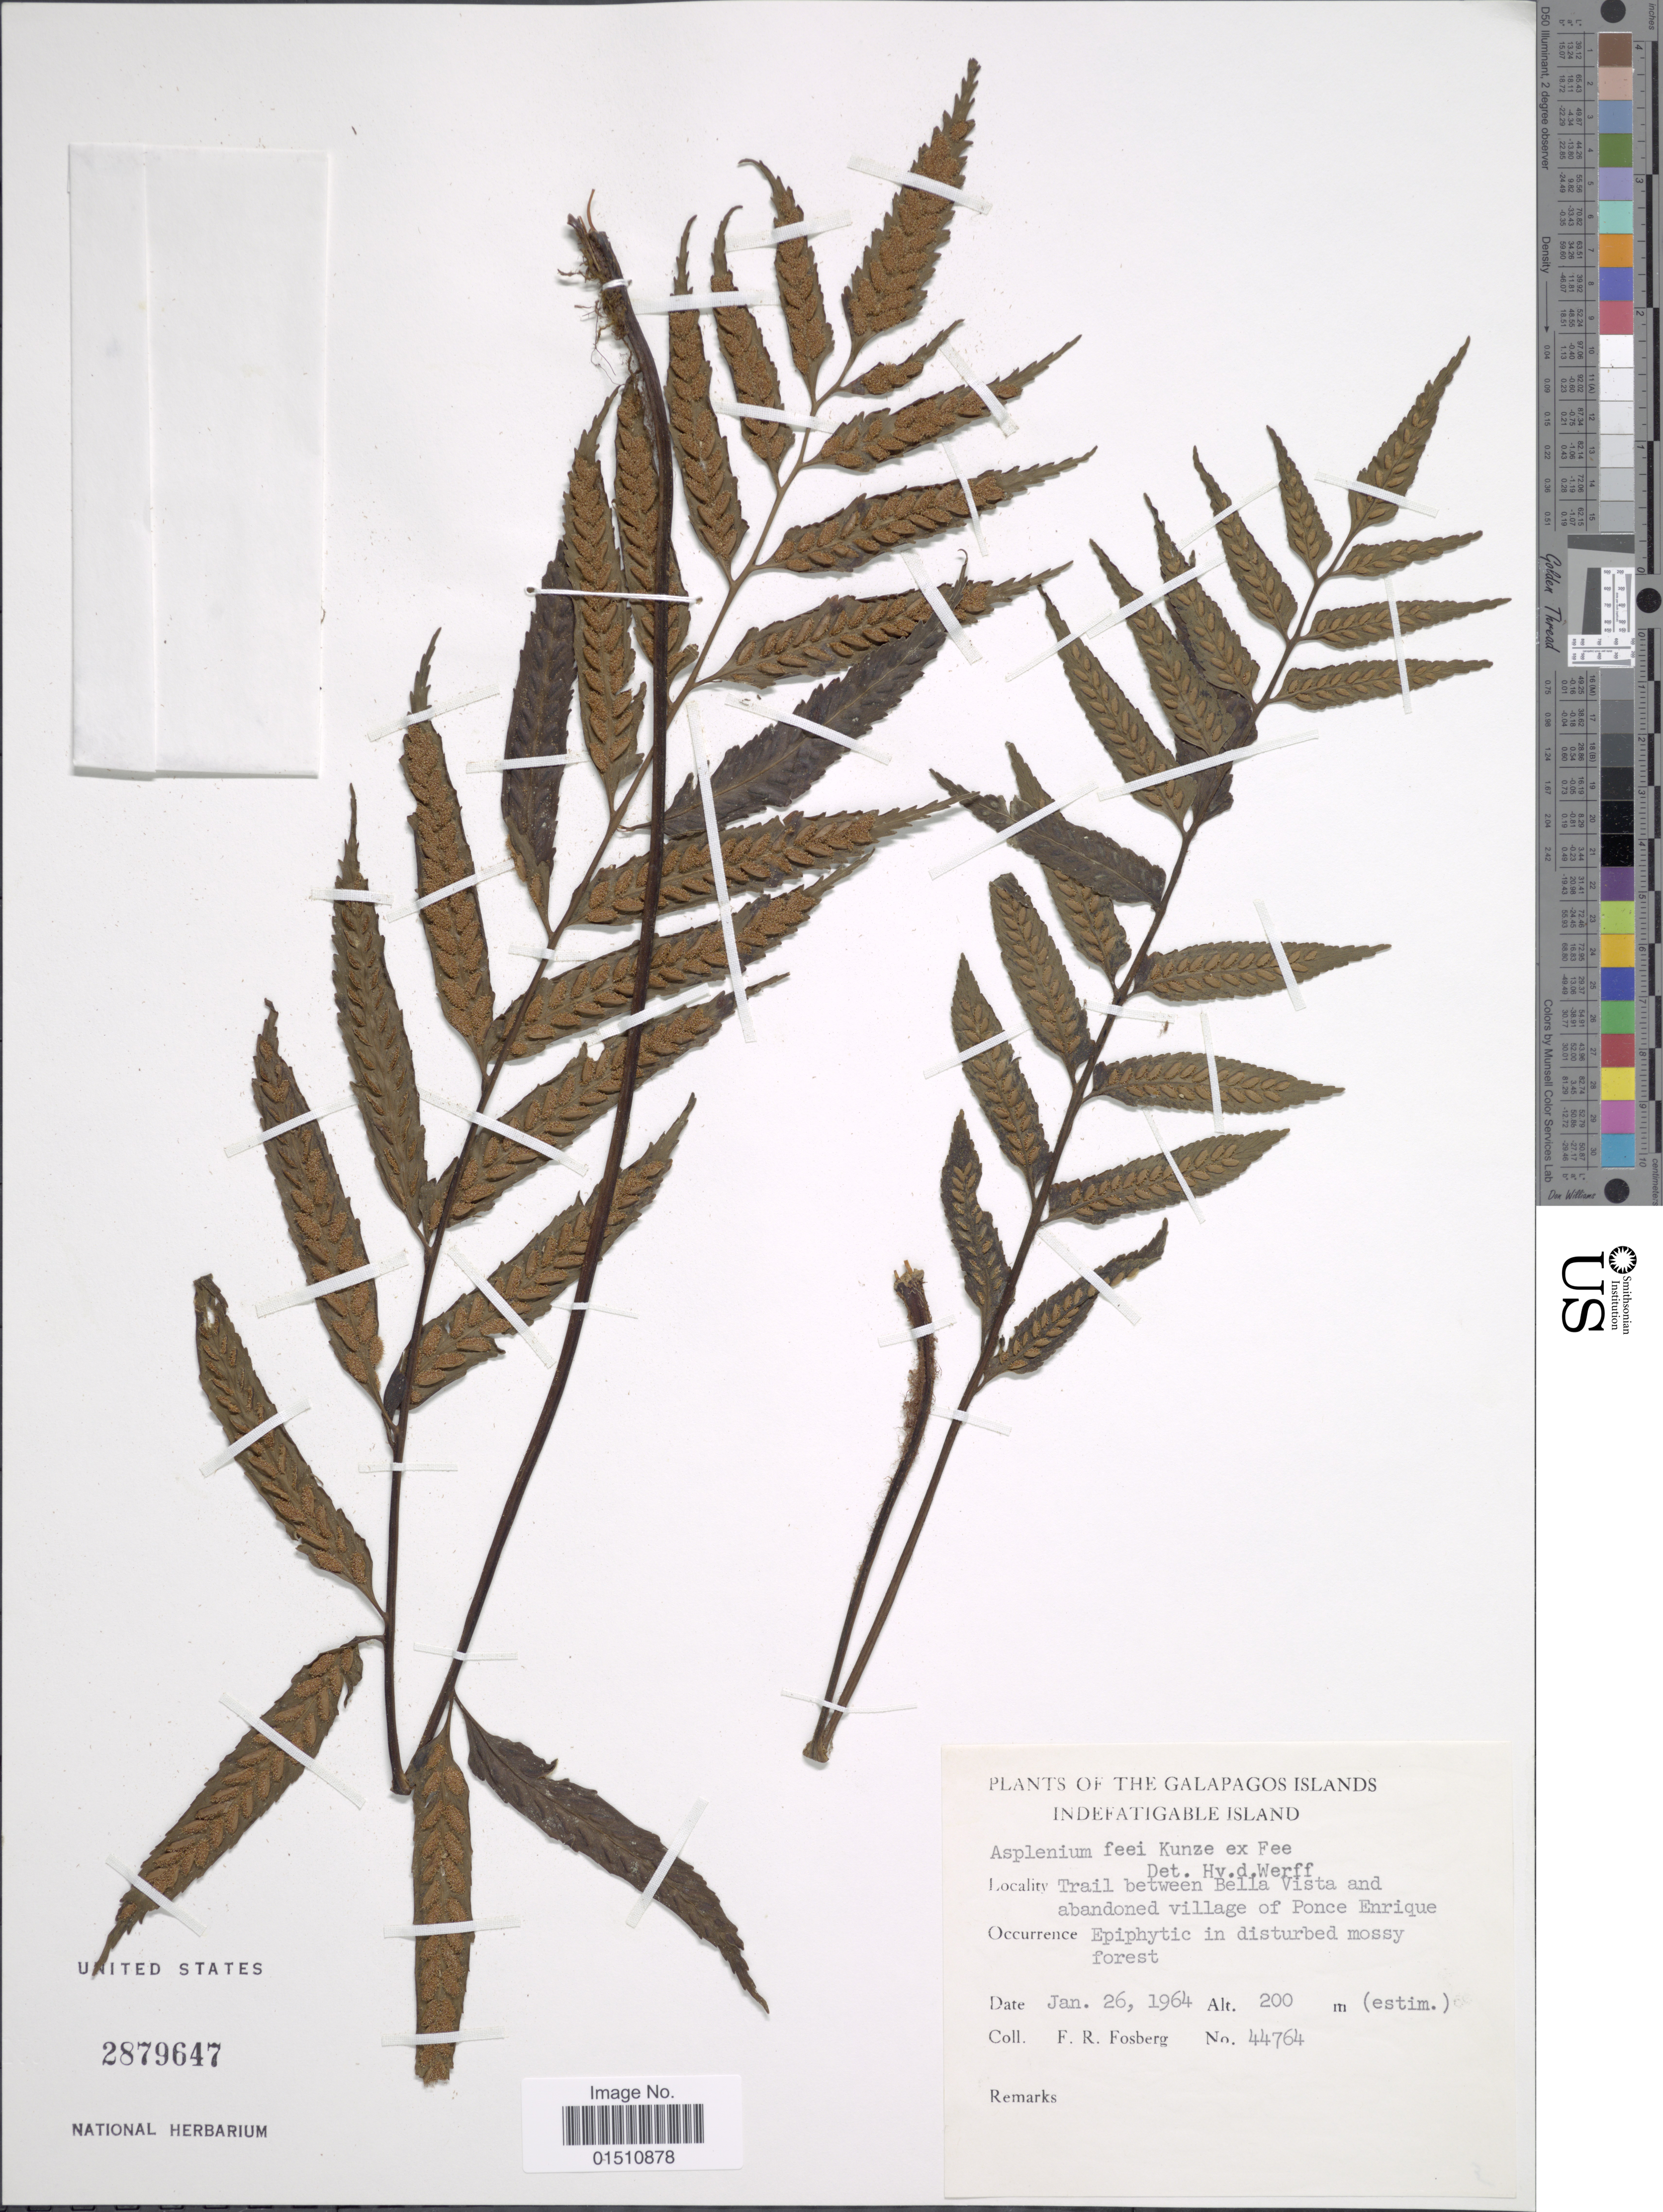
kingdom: Plantae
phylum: Tracheophyta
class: Polypodiopsida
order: Polypodiales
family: Aspleniaceae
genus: Asplenium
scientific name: Asplenium feei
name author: Kunze ex Fée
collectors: F. R. Fosberg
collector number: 44764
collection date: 1964-01-26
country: Ecuador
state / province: Colón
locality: Isla Santa Cruz, Galapagos Islands, Ecuador, trail between Bella Vista and abandoned village of Ponce Enrique.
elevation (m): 200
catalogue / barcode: US 2879647